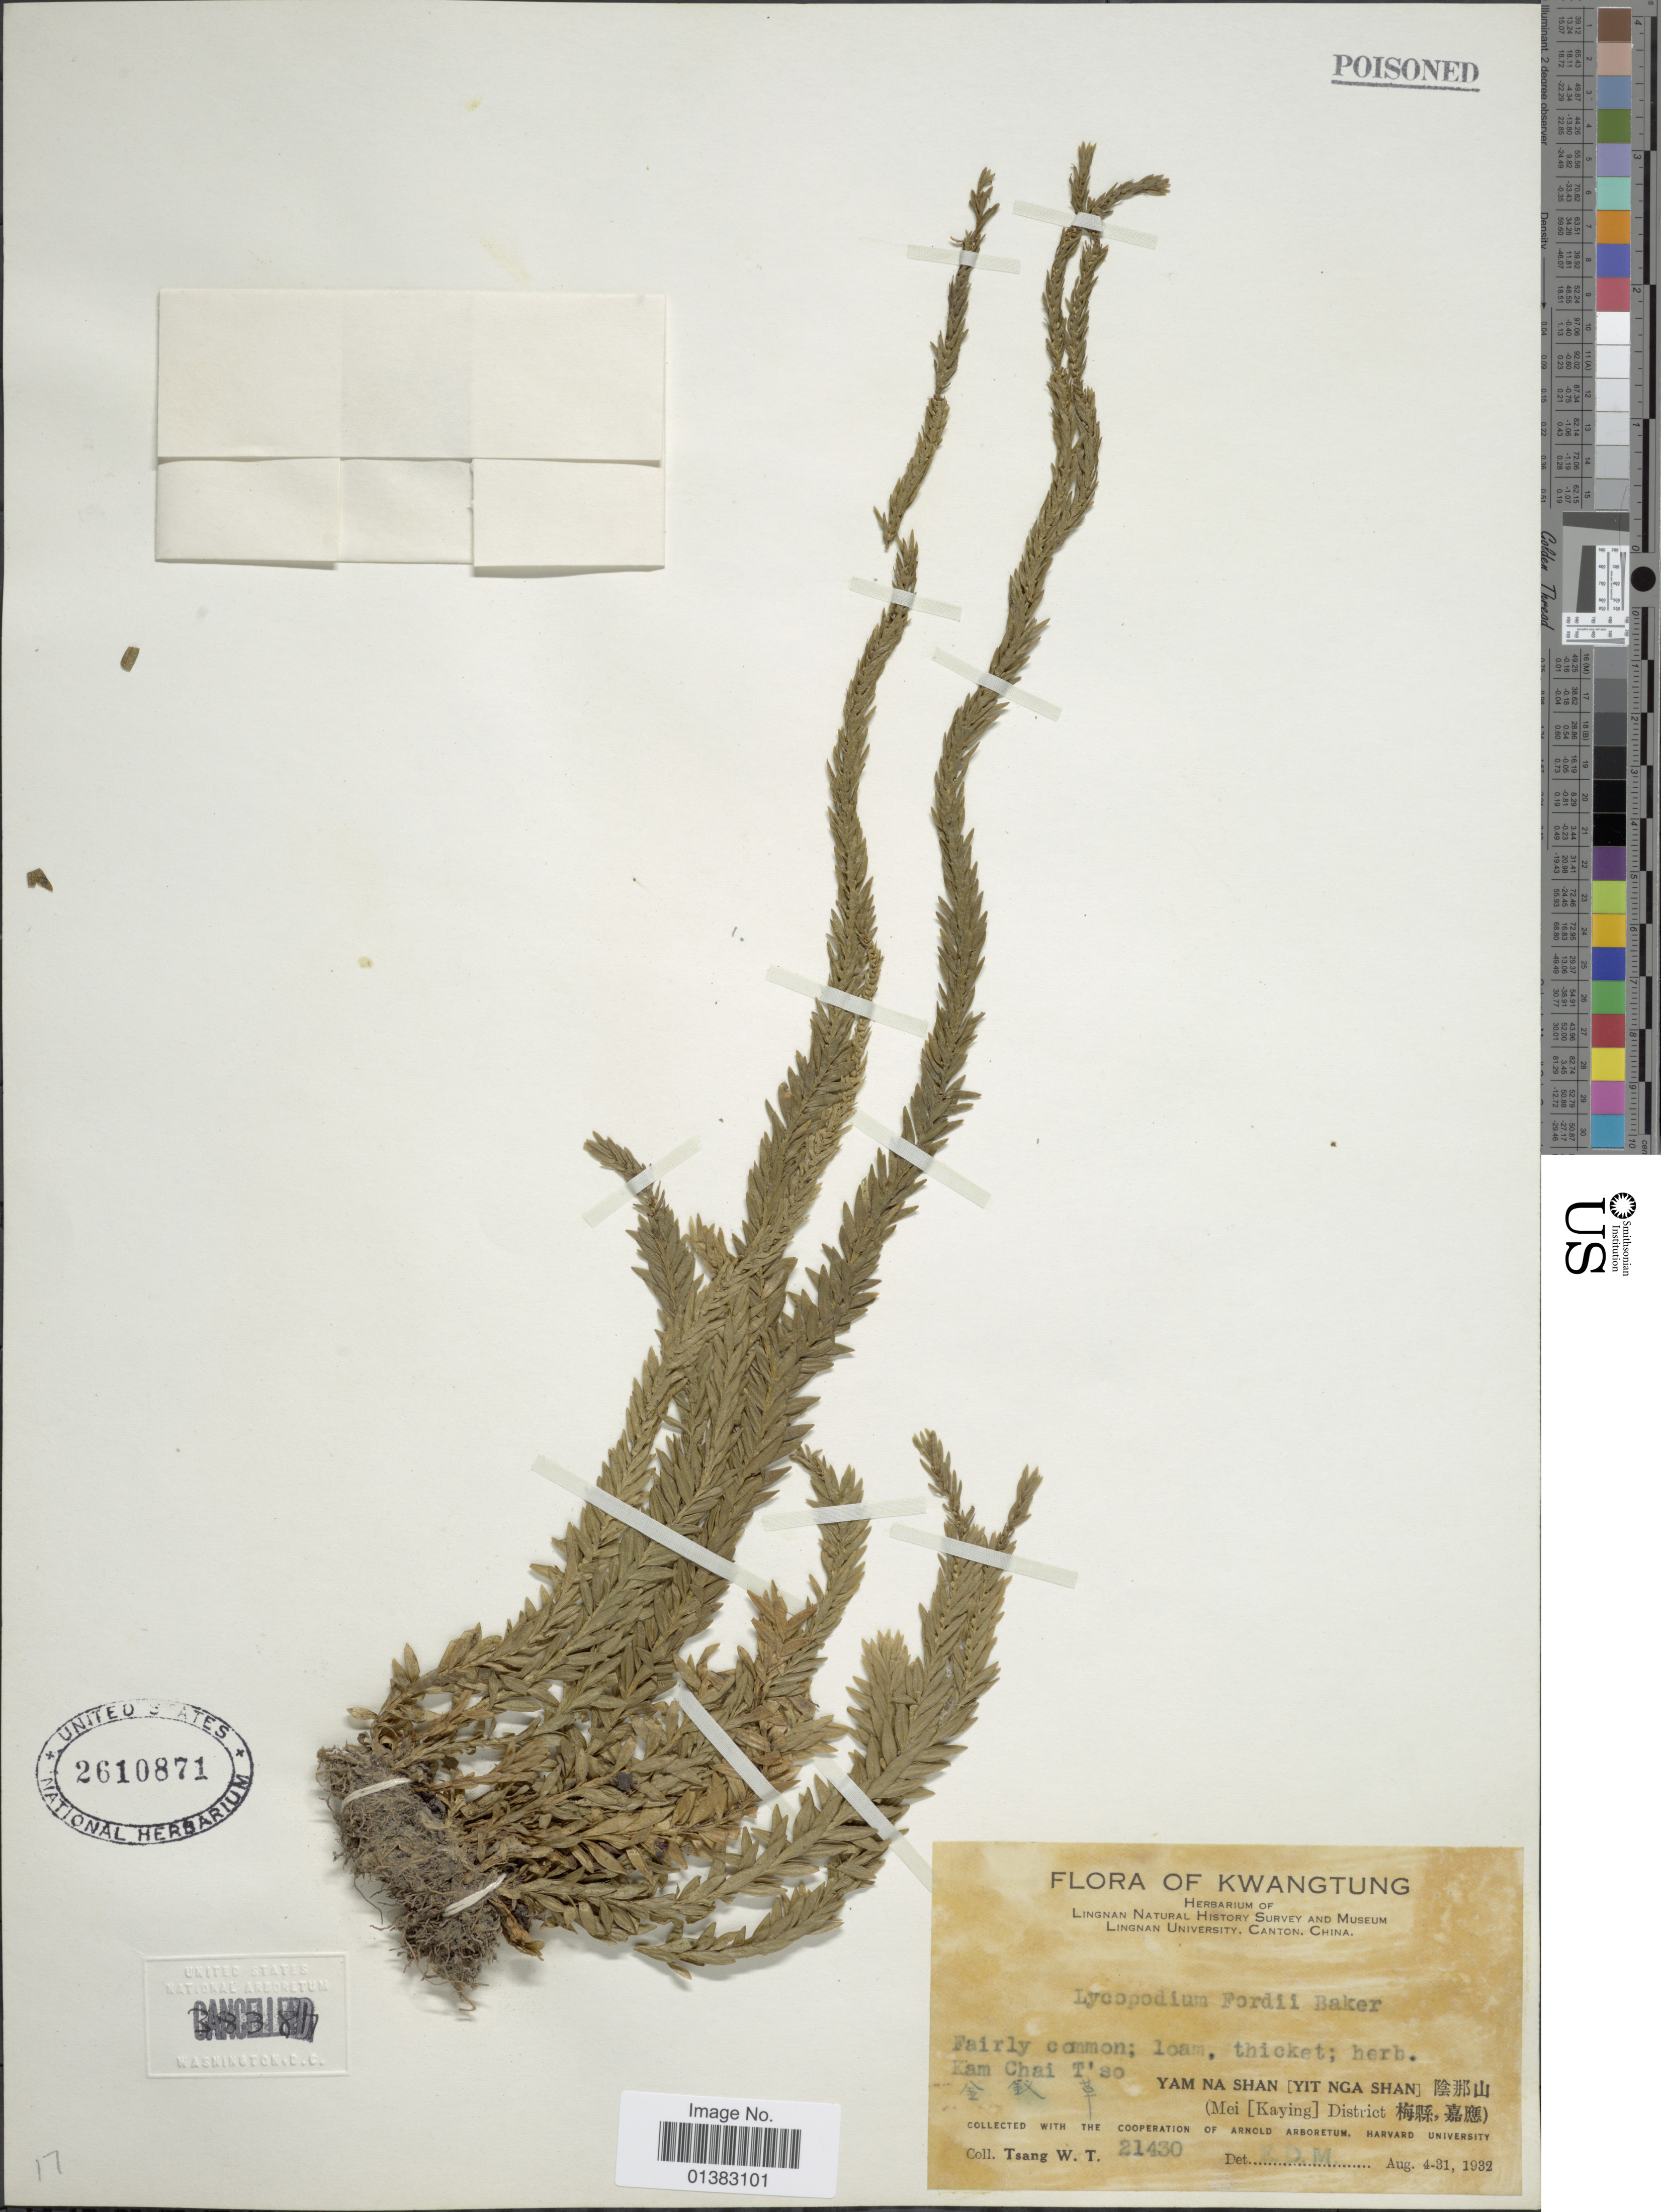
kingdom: Plantae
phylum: Tracheophyta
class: Lycopodiopsida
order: Lycopodiales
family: Lycopodiaceae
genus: Phlegmariurus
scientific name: Phlegmariurus fordii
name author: (Baker) Ching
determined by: Field, A. R.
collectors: W. T. Tsang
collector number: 21430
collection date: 1932-08-04/1932-08-31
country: China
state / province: Guangdong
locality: Meixian District; Yam Na Shan.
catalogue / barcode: US 2610871